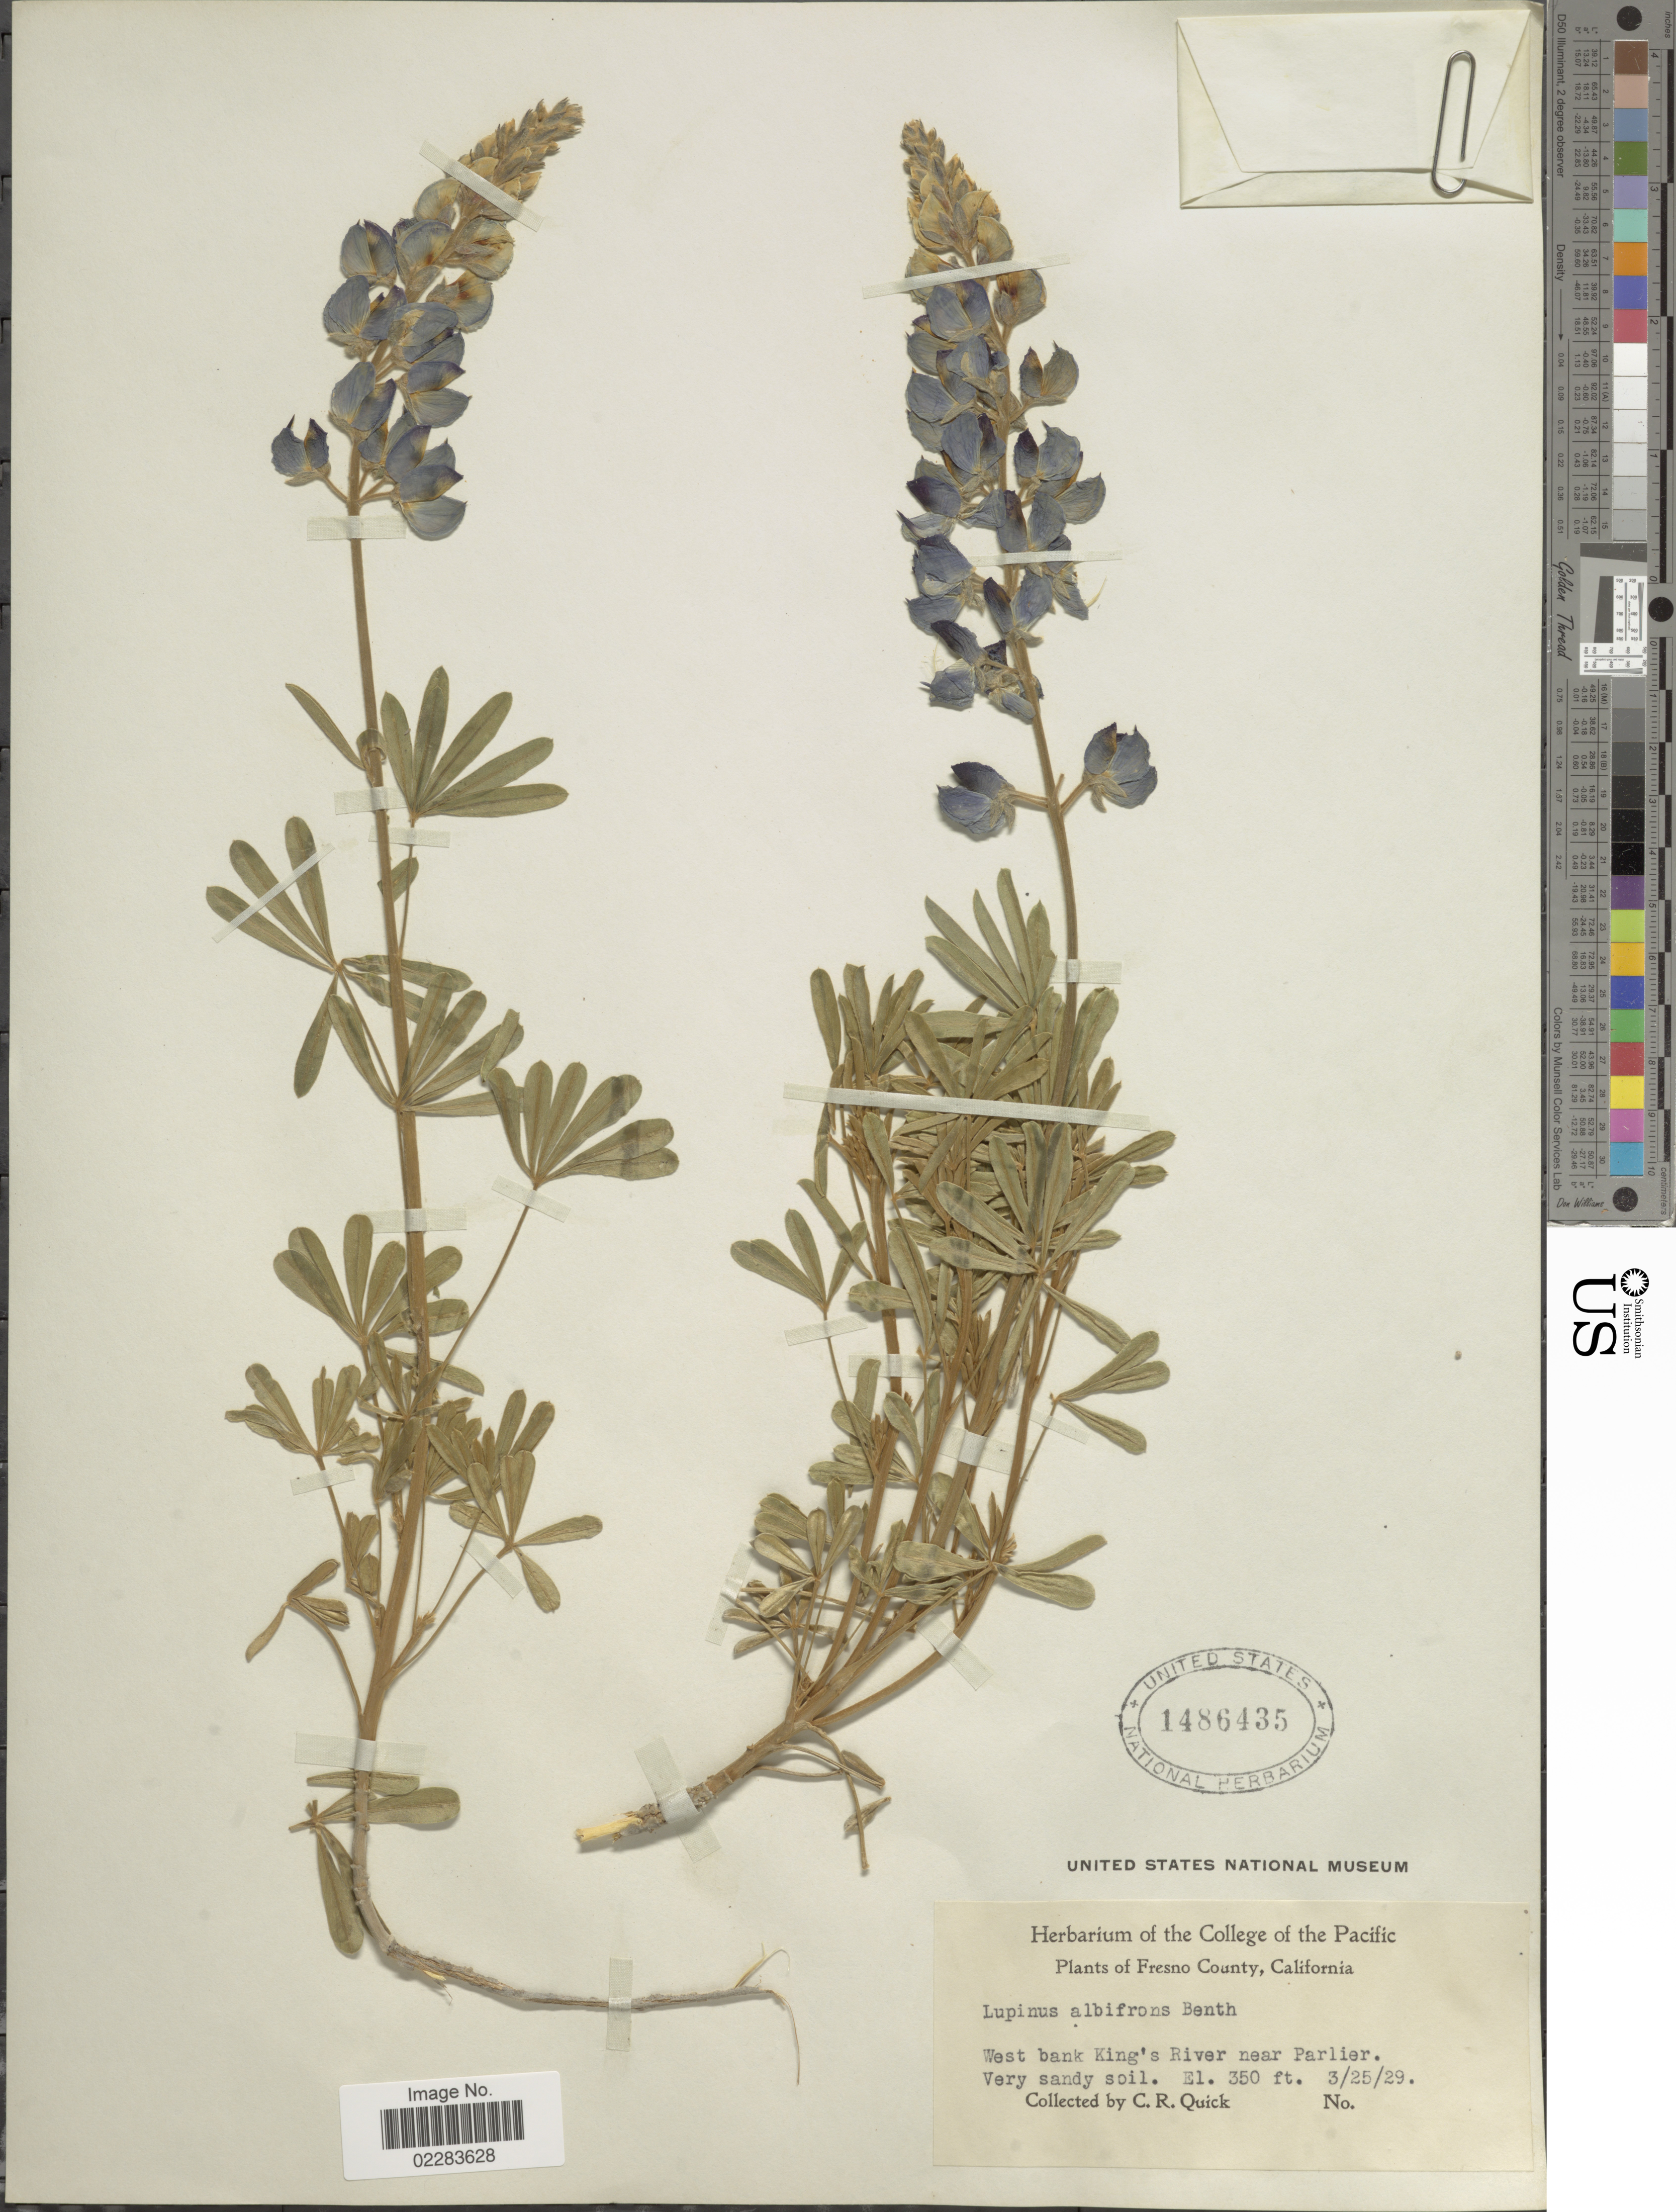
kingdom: Plantae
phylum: Tracheophyta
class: Magnoliopsida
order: Fabales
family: Fabaceae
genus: Lupinus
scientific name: Lupinus albifrons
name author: Benth.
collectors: C. Quick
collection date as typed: Transcribed d/m/y: 25/3/29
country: United States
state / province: California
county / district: Fresno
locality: Fresno County. West bank King's River near Parlier.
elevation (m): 107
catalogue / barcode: US 1486435